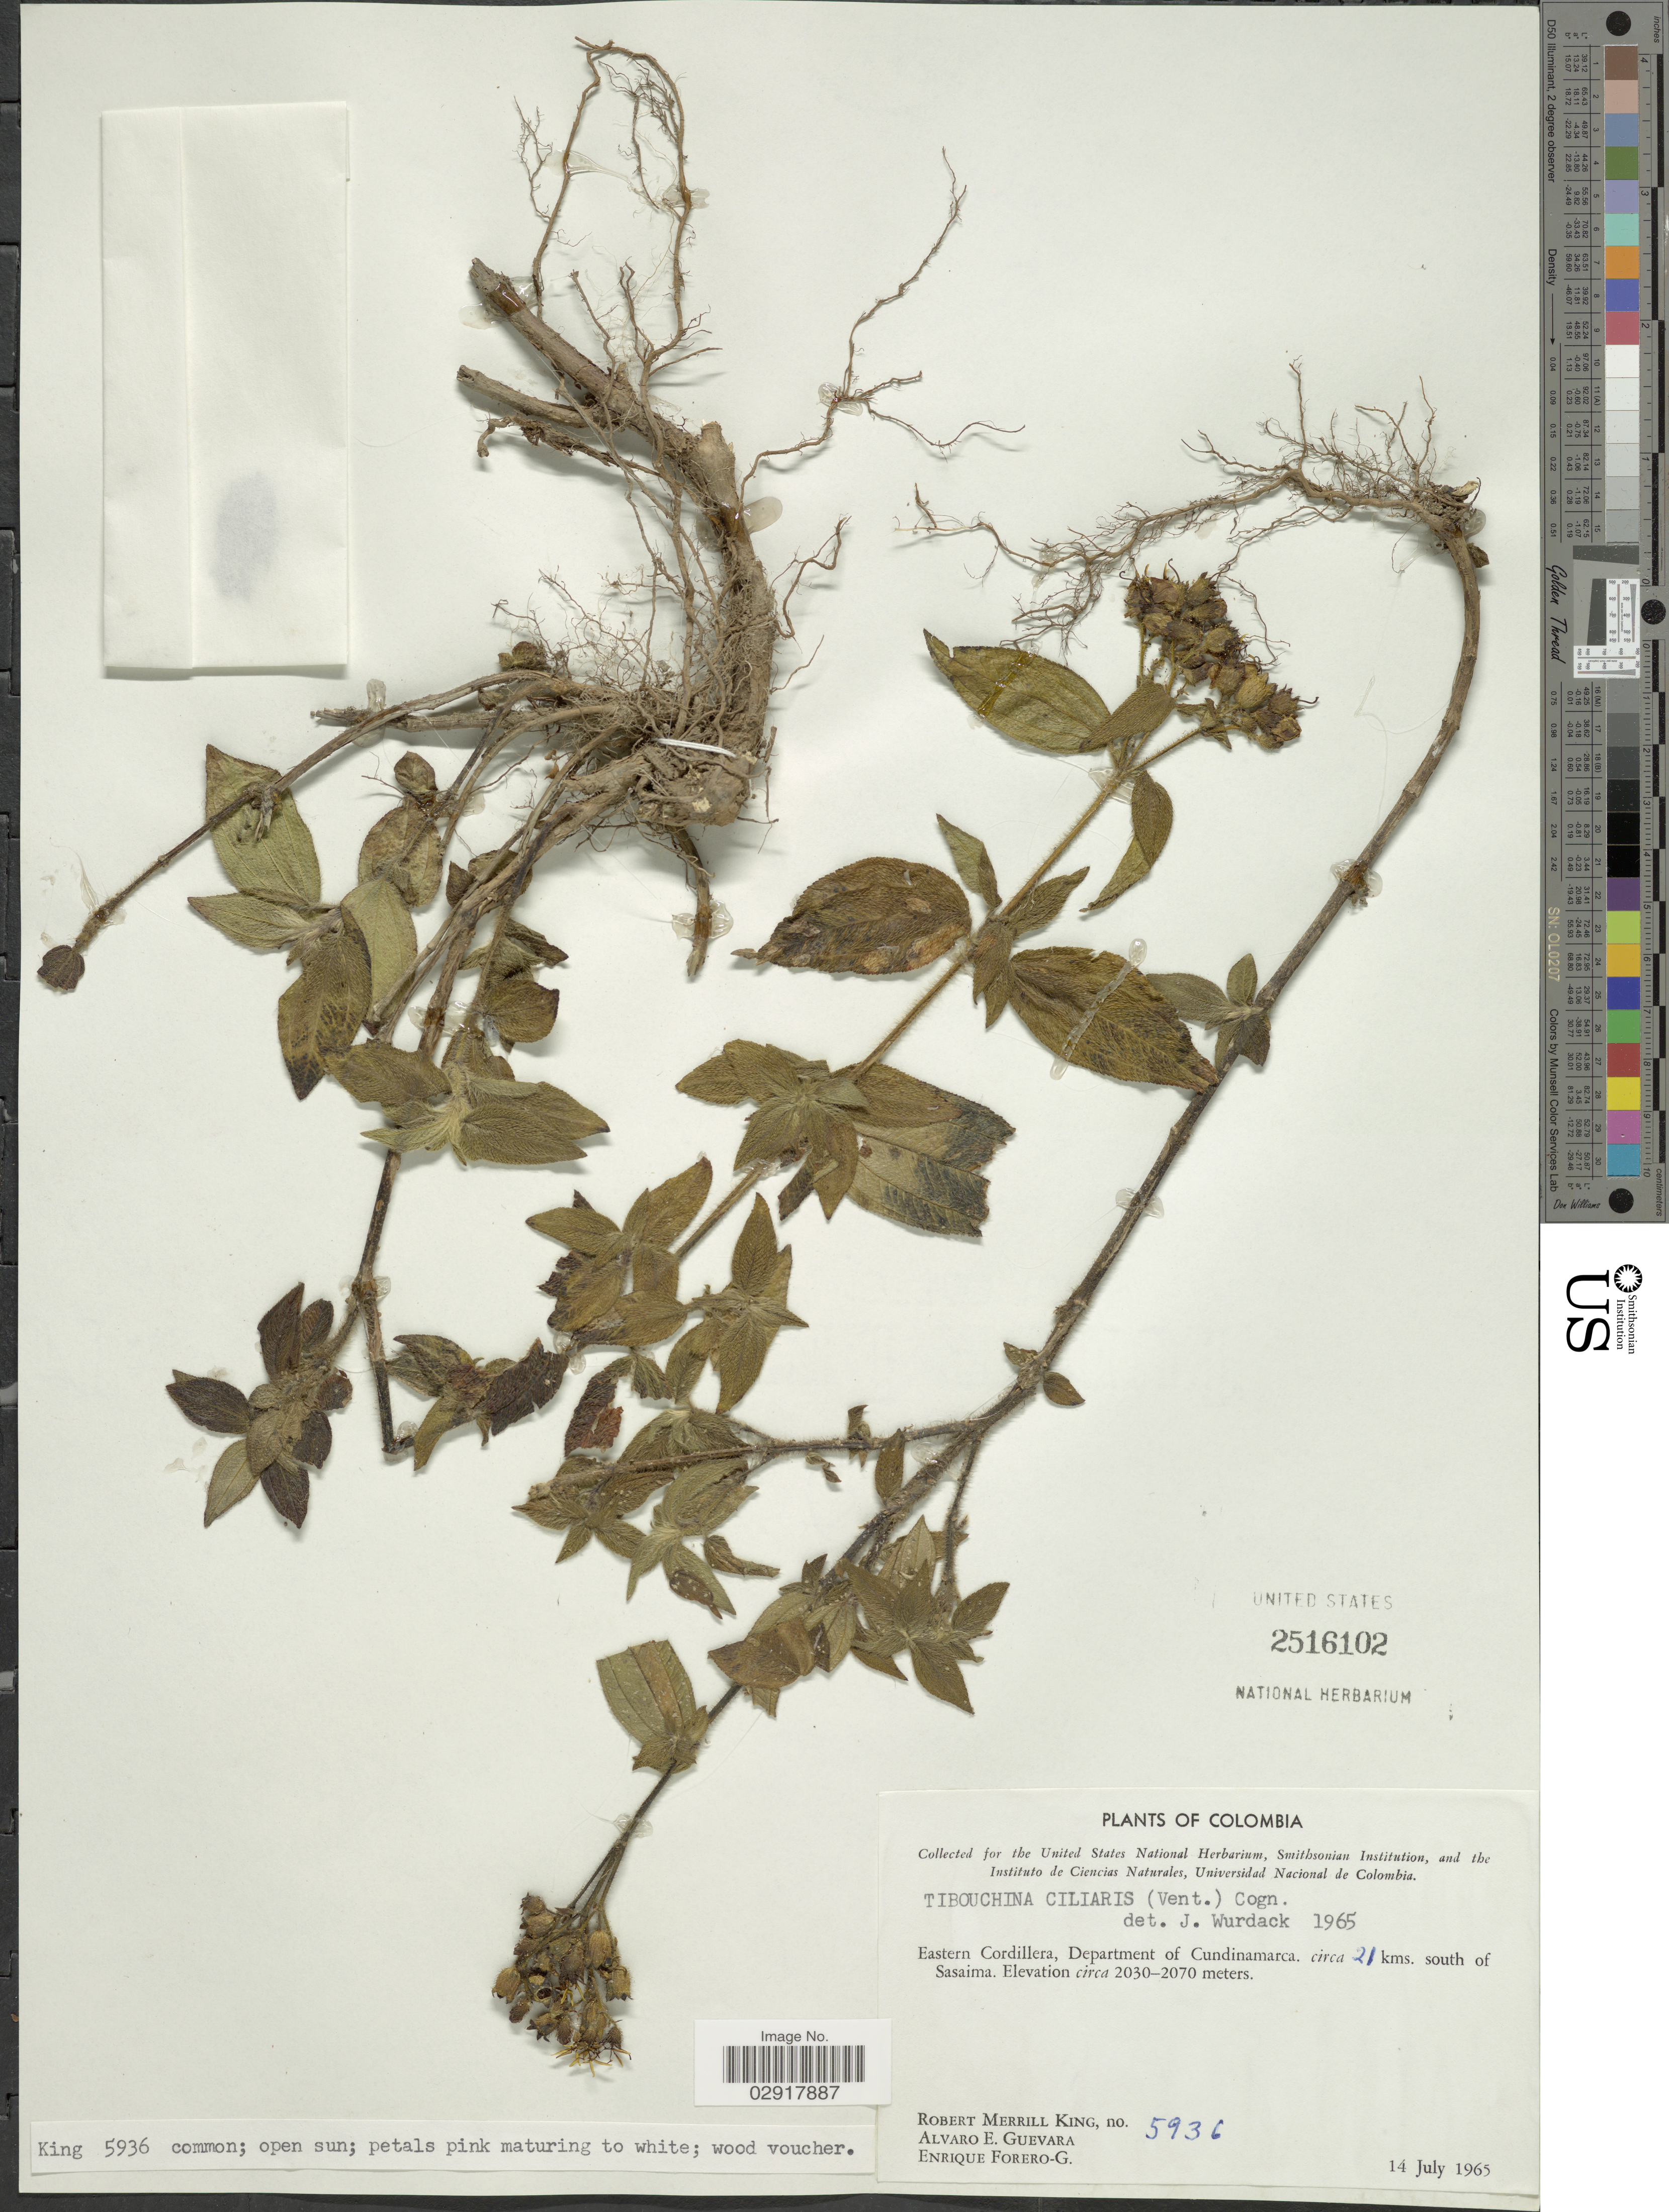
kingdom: Plantae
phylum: Tracheophyta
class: Magnoliopsida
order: Myrtales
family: Melastomataceae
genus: Chaetogastra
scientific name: Chaetogastra ciliaris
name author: (Vent.) DC.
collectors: R. M. King, A. E. Guevara & E. Forero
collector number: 5936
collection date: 1965-07-14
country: Colombia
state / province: Cundinamarca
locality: Eastern Cordillera, Department of Cundinamarca, circa 21 kms, south of Sasaima.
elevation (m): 2030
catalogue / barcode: US 2516102